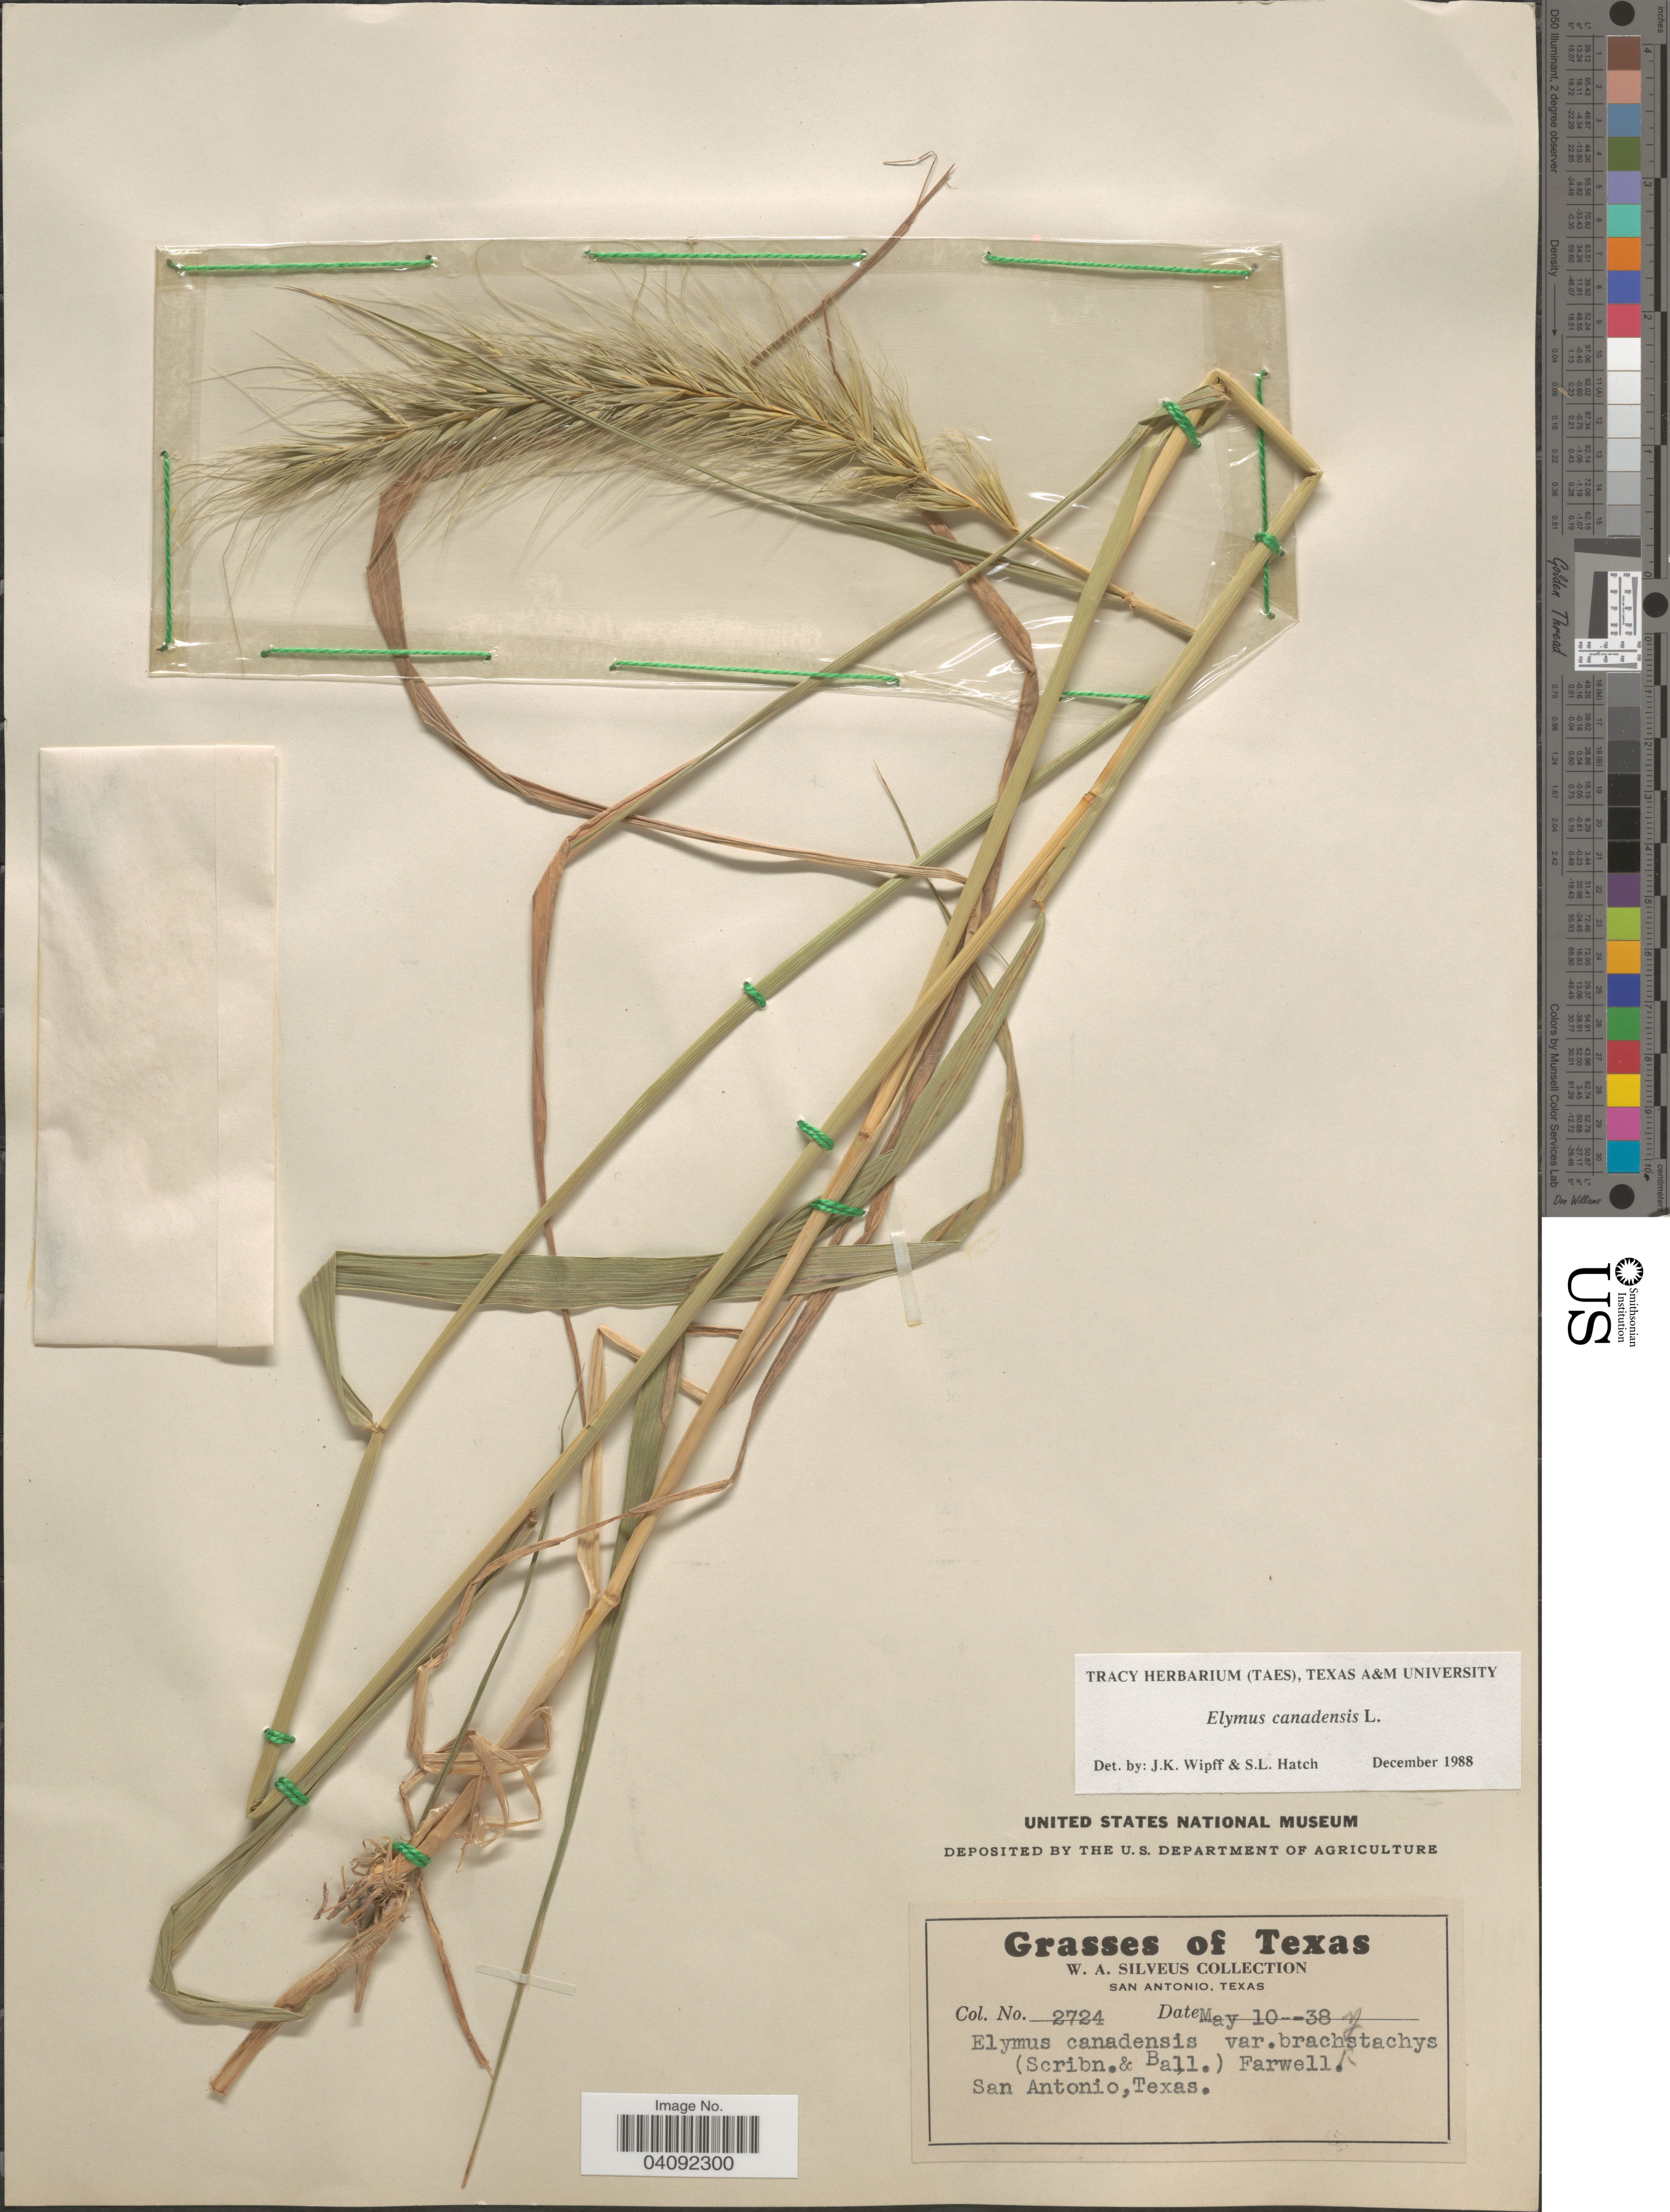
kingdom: Plantae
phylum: Tracheophyta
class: Liliopsida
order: Poales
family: Poaceae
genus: Elymus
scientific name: Elymus elymoides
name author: (Raf.) Swezey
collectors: W. Silveus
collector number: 2724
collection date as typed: Transcribed d/m/y: 10/5/38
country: United States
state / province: Texas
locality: San Antonio.